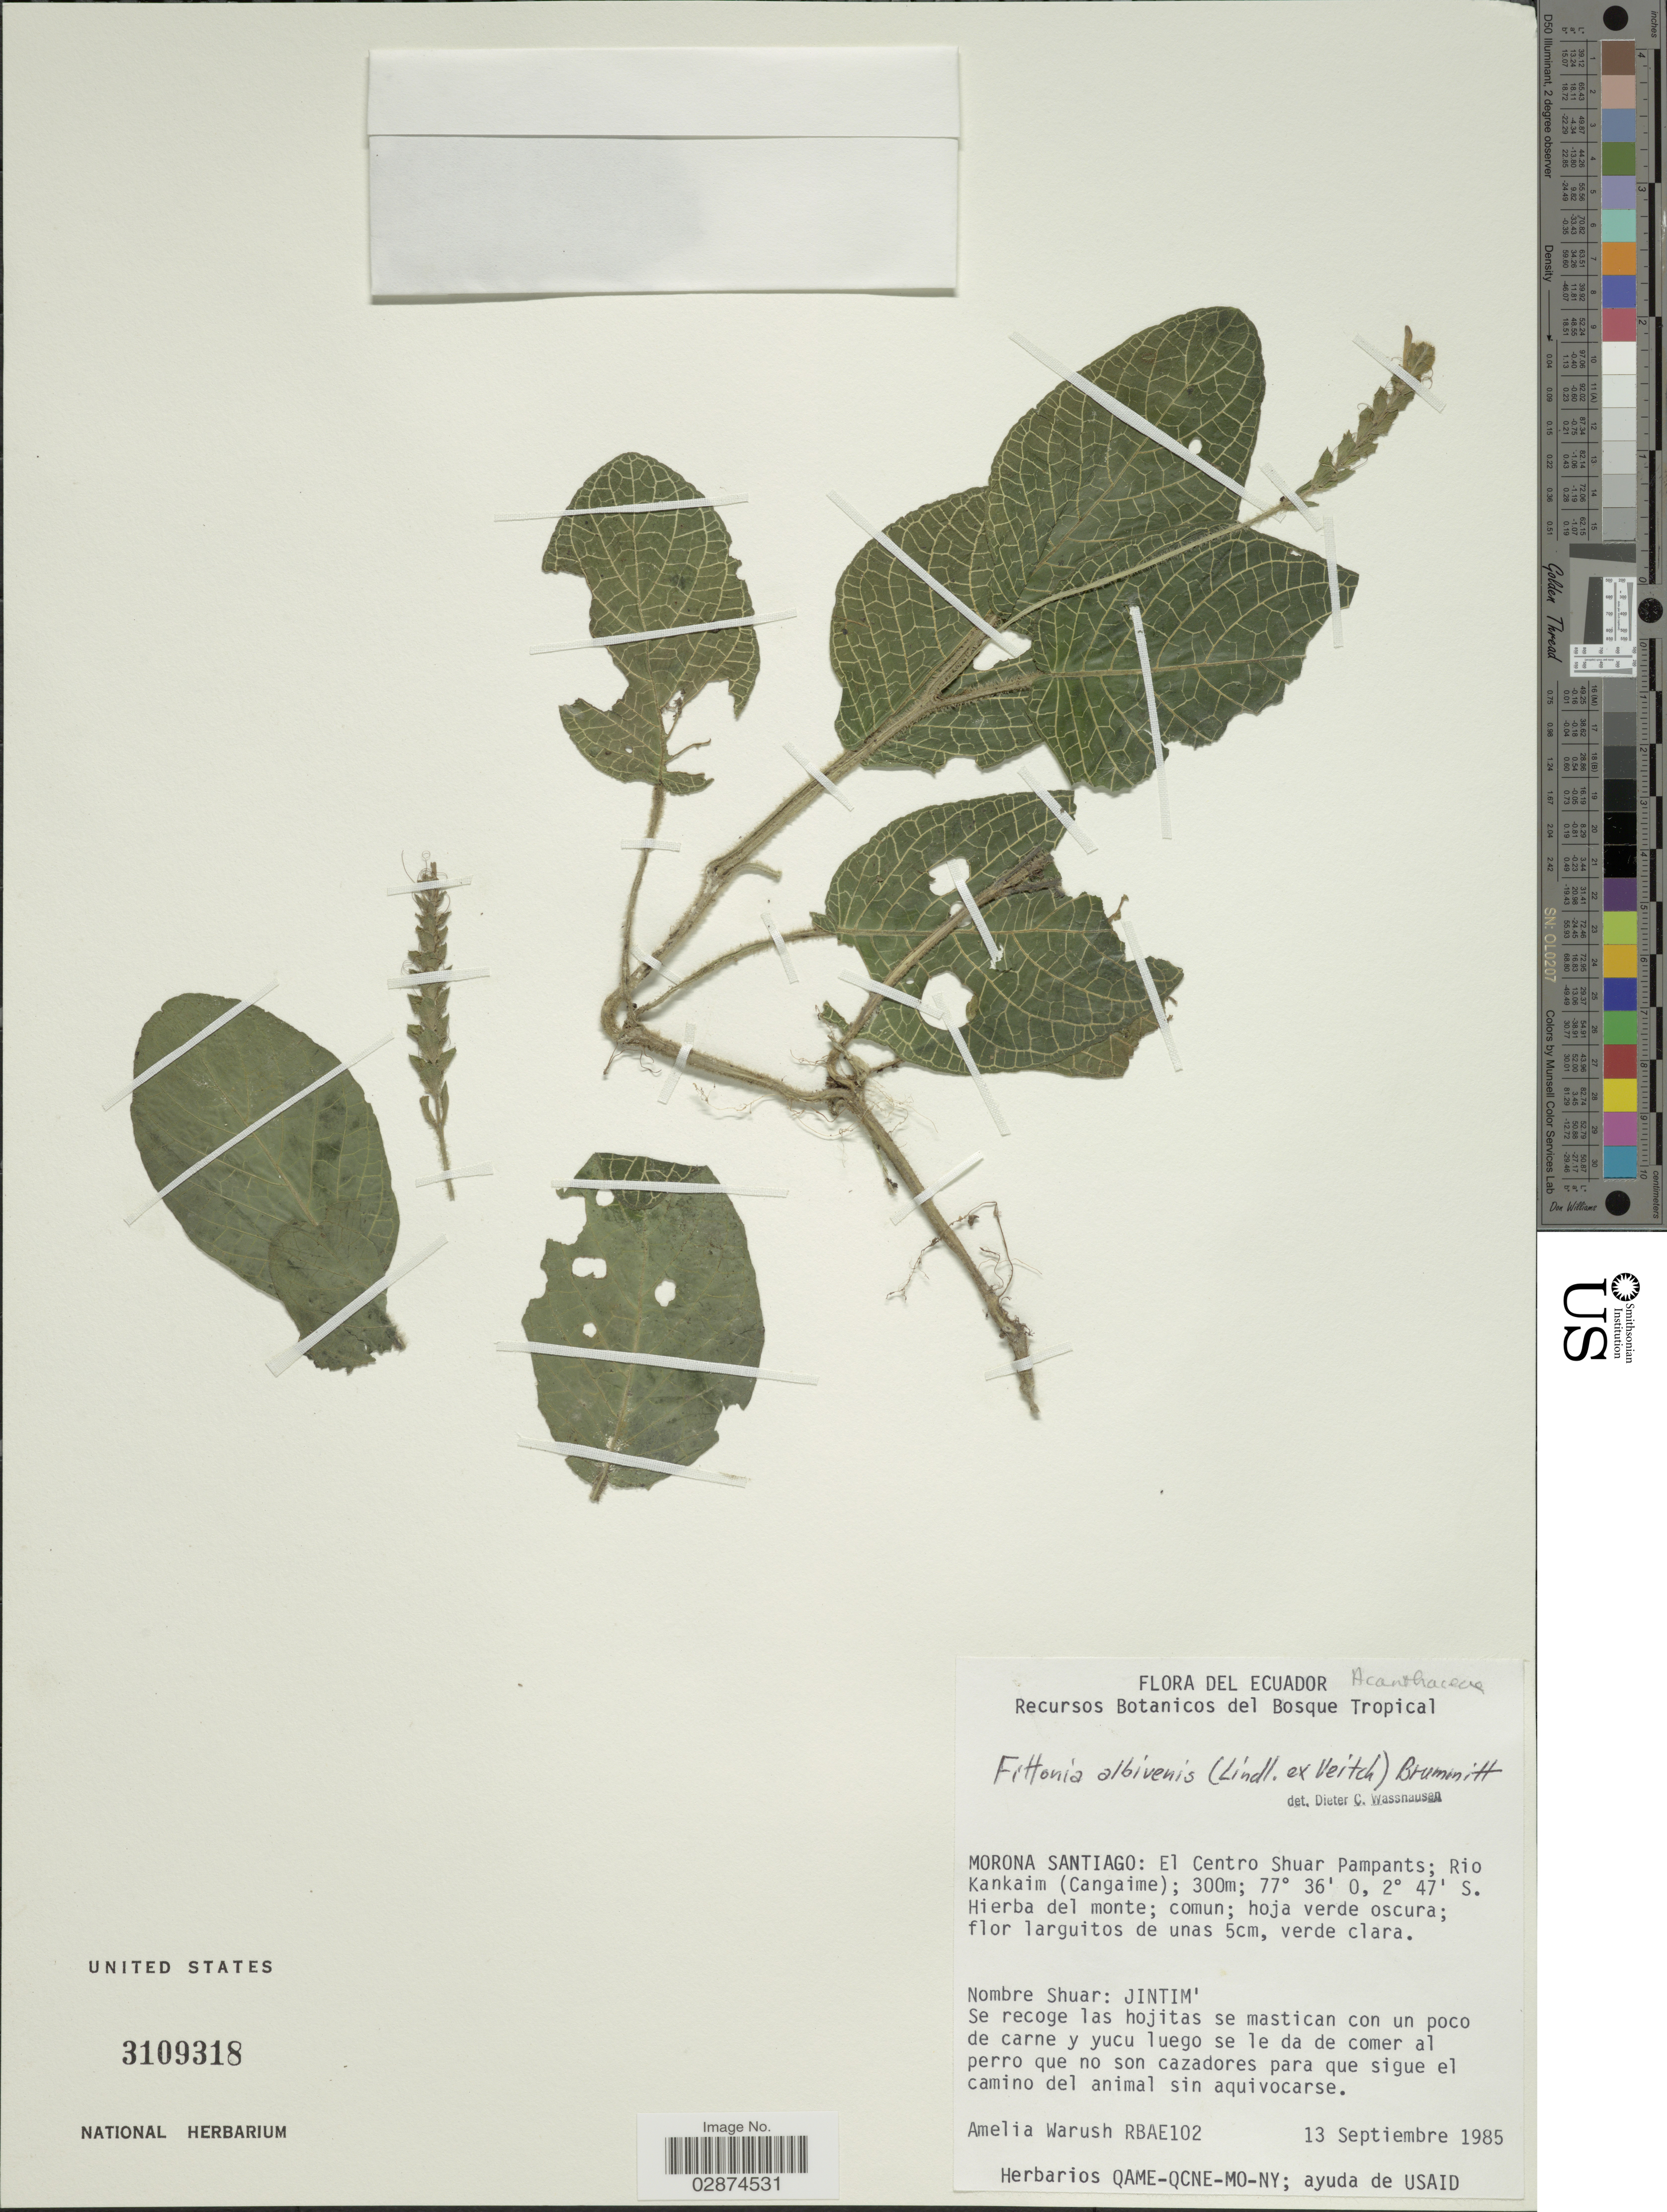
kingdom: Plantae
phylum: Tracheophyta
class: Magnoliopsida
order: Lamiales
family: Acanthaceae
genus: Fittonia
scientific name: Fittonia albivenis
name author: (Lindl. ex Veitch) Brummitt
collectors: A. Warush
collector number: RBAE102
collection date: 1985-09-13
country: Ecuador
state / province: Morona-Santiago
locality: El Centro Shuar Pampants; Rio Kankaim (Cangaime).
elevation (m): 300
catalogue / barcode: US 3109318